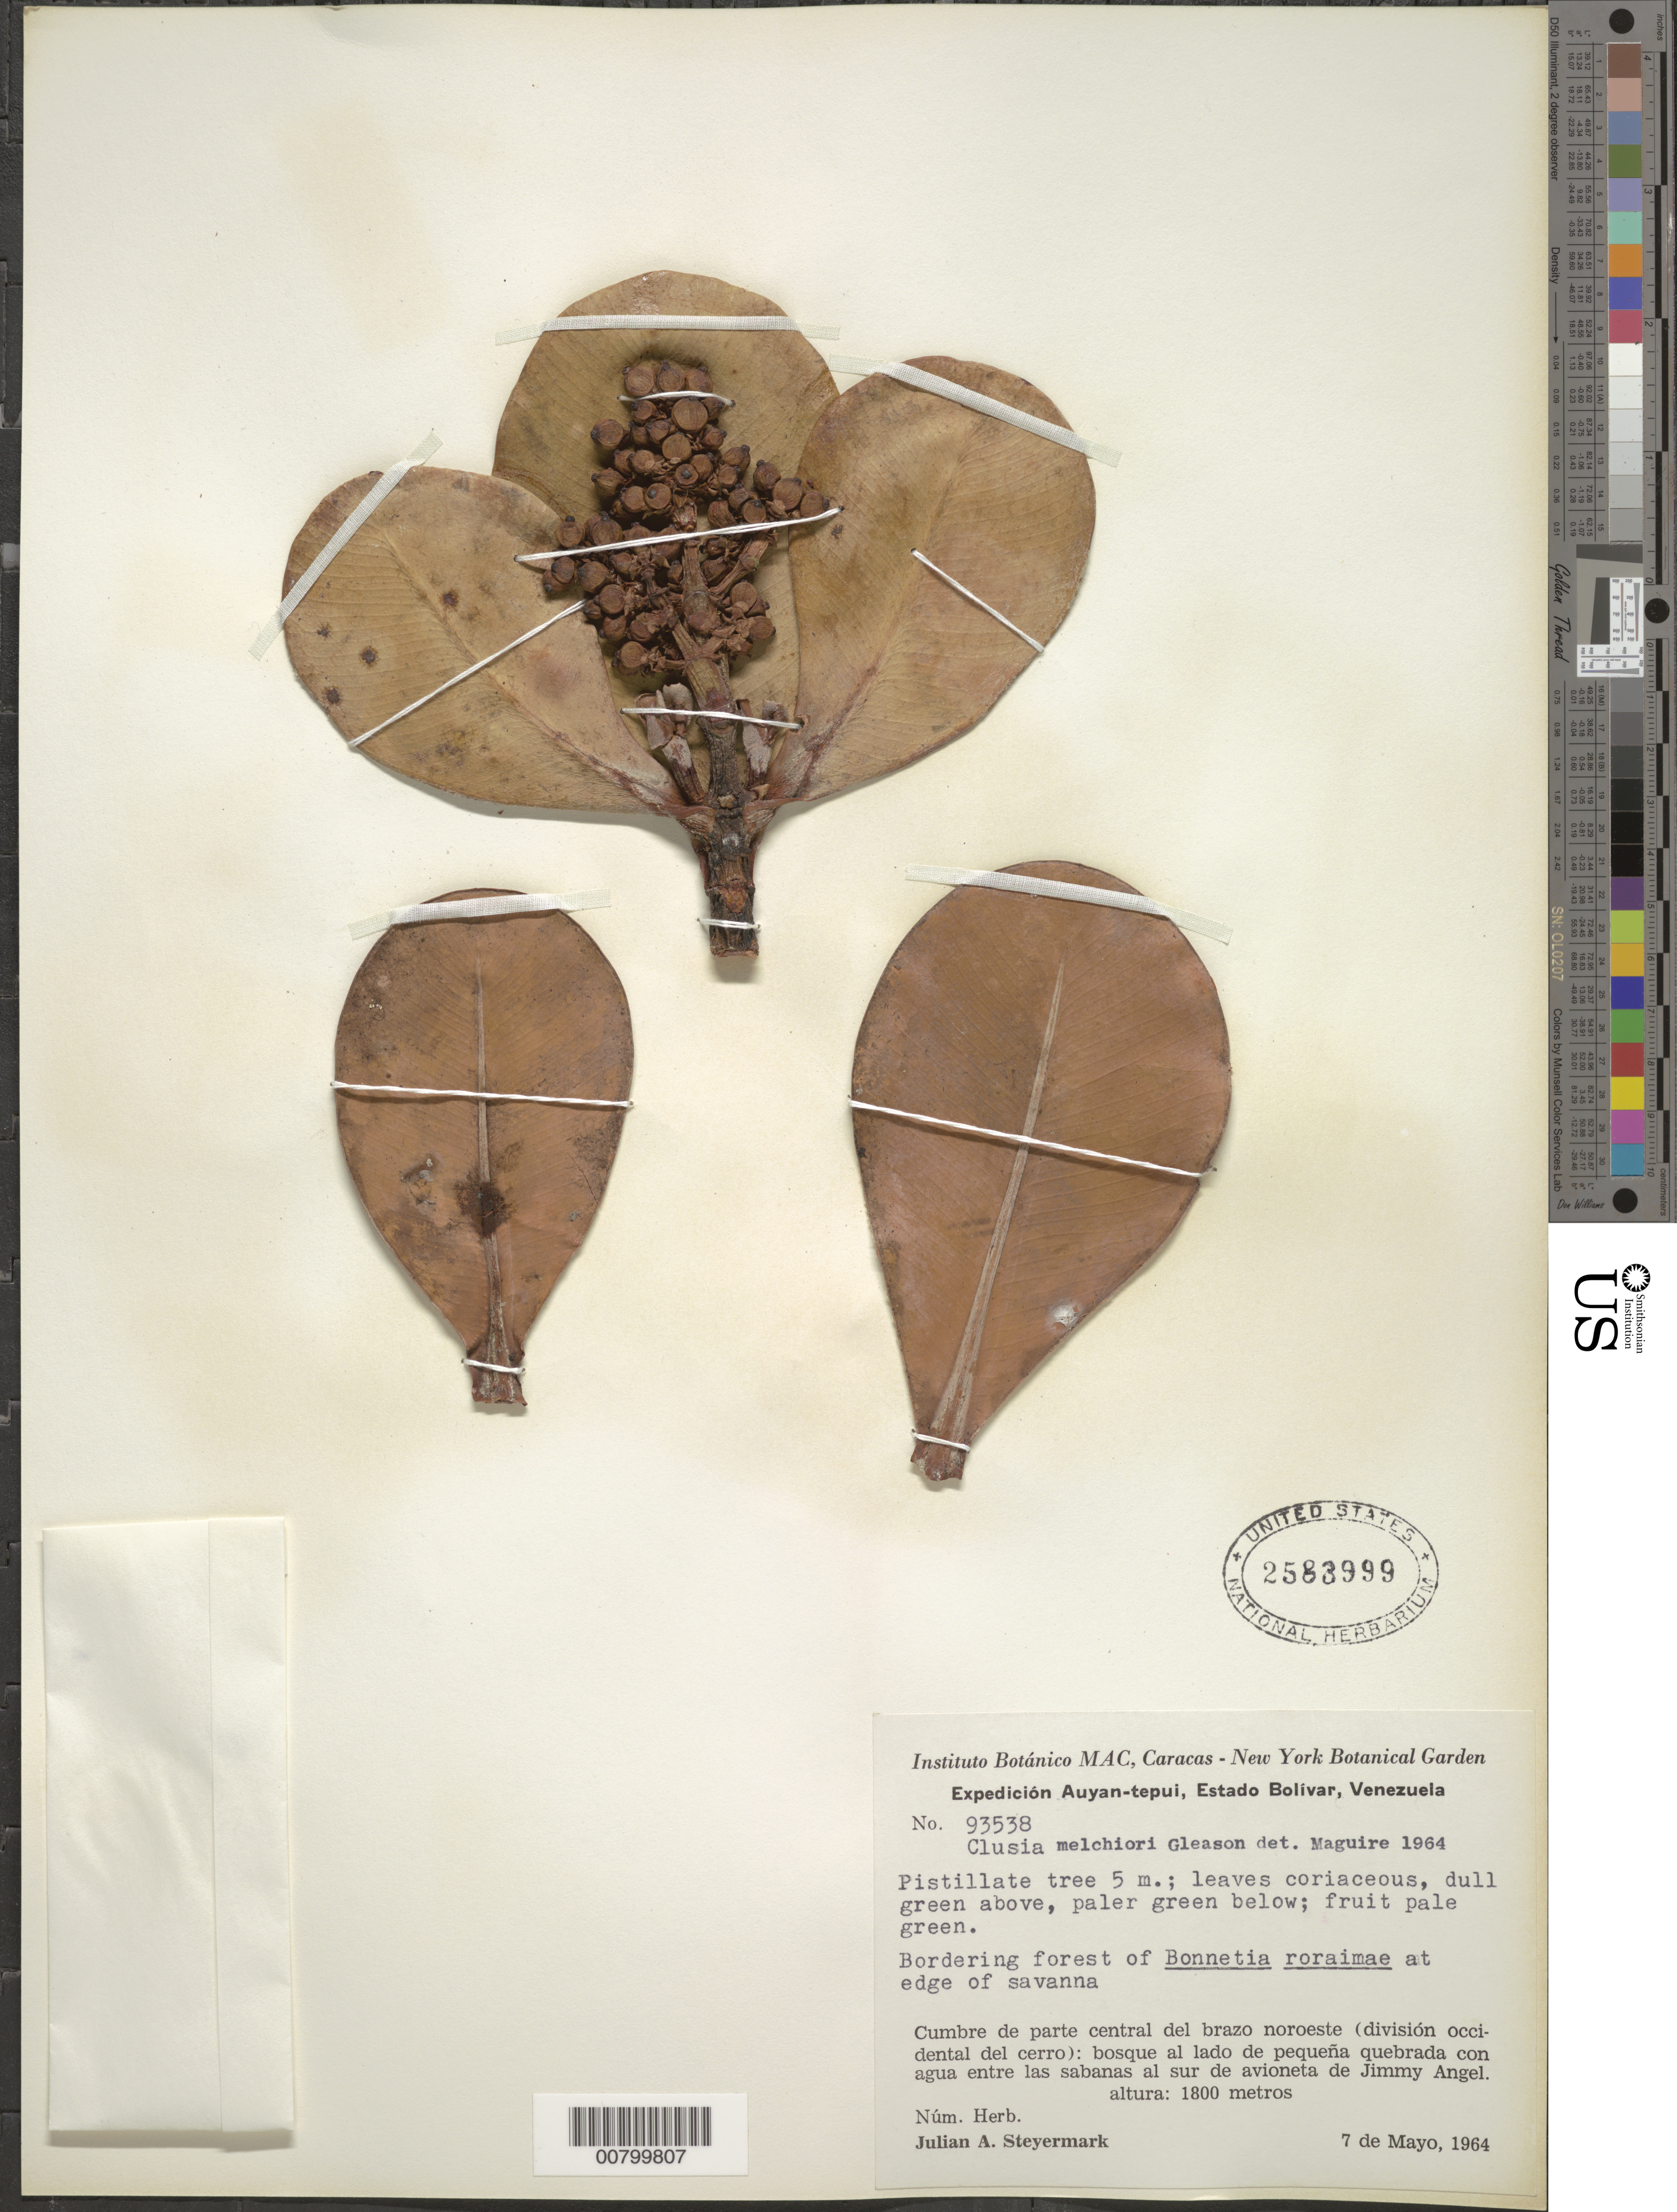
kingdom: Plantae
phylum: Tracheophyta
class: Magnoliopsida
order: Malpighiales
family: Clusiaceae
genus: Clusia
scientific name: Clusia melchiori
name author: Gleason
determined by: Maguire, Bassett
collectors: J. Steyermark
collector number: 93538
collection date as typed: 7-May-64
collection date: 1964-05-07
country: Venezuela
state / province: Bolívar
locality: Auyan-tepuí, cumbre de la parte central del brazo noroeste (div. occidental del cerro), al sur de avioneta de Jimmy Angel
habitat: Bosque al lado de pequena quebrada con agua entre la sabana; Bonnetia rorimae-B. steyermarkii forest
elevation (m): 1800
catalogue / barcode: US 2583999